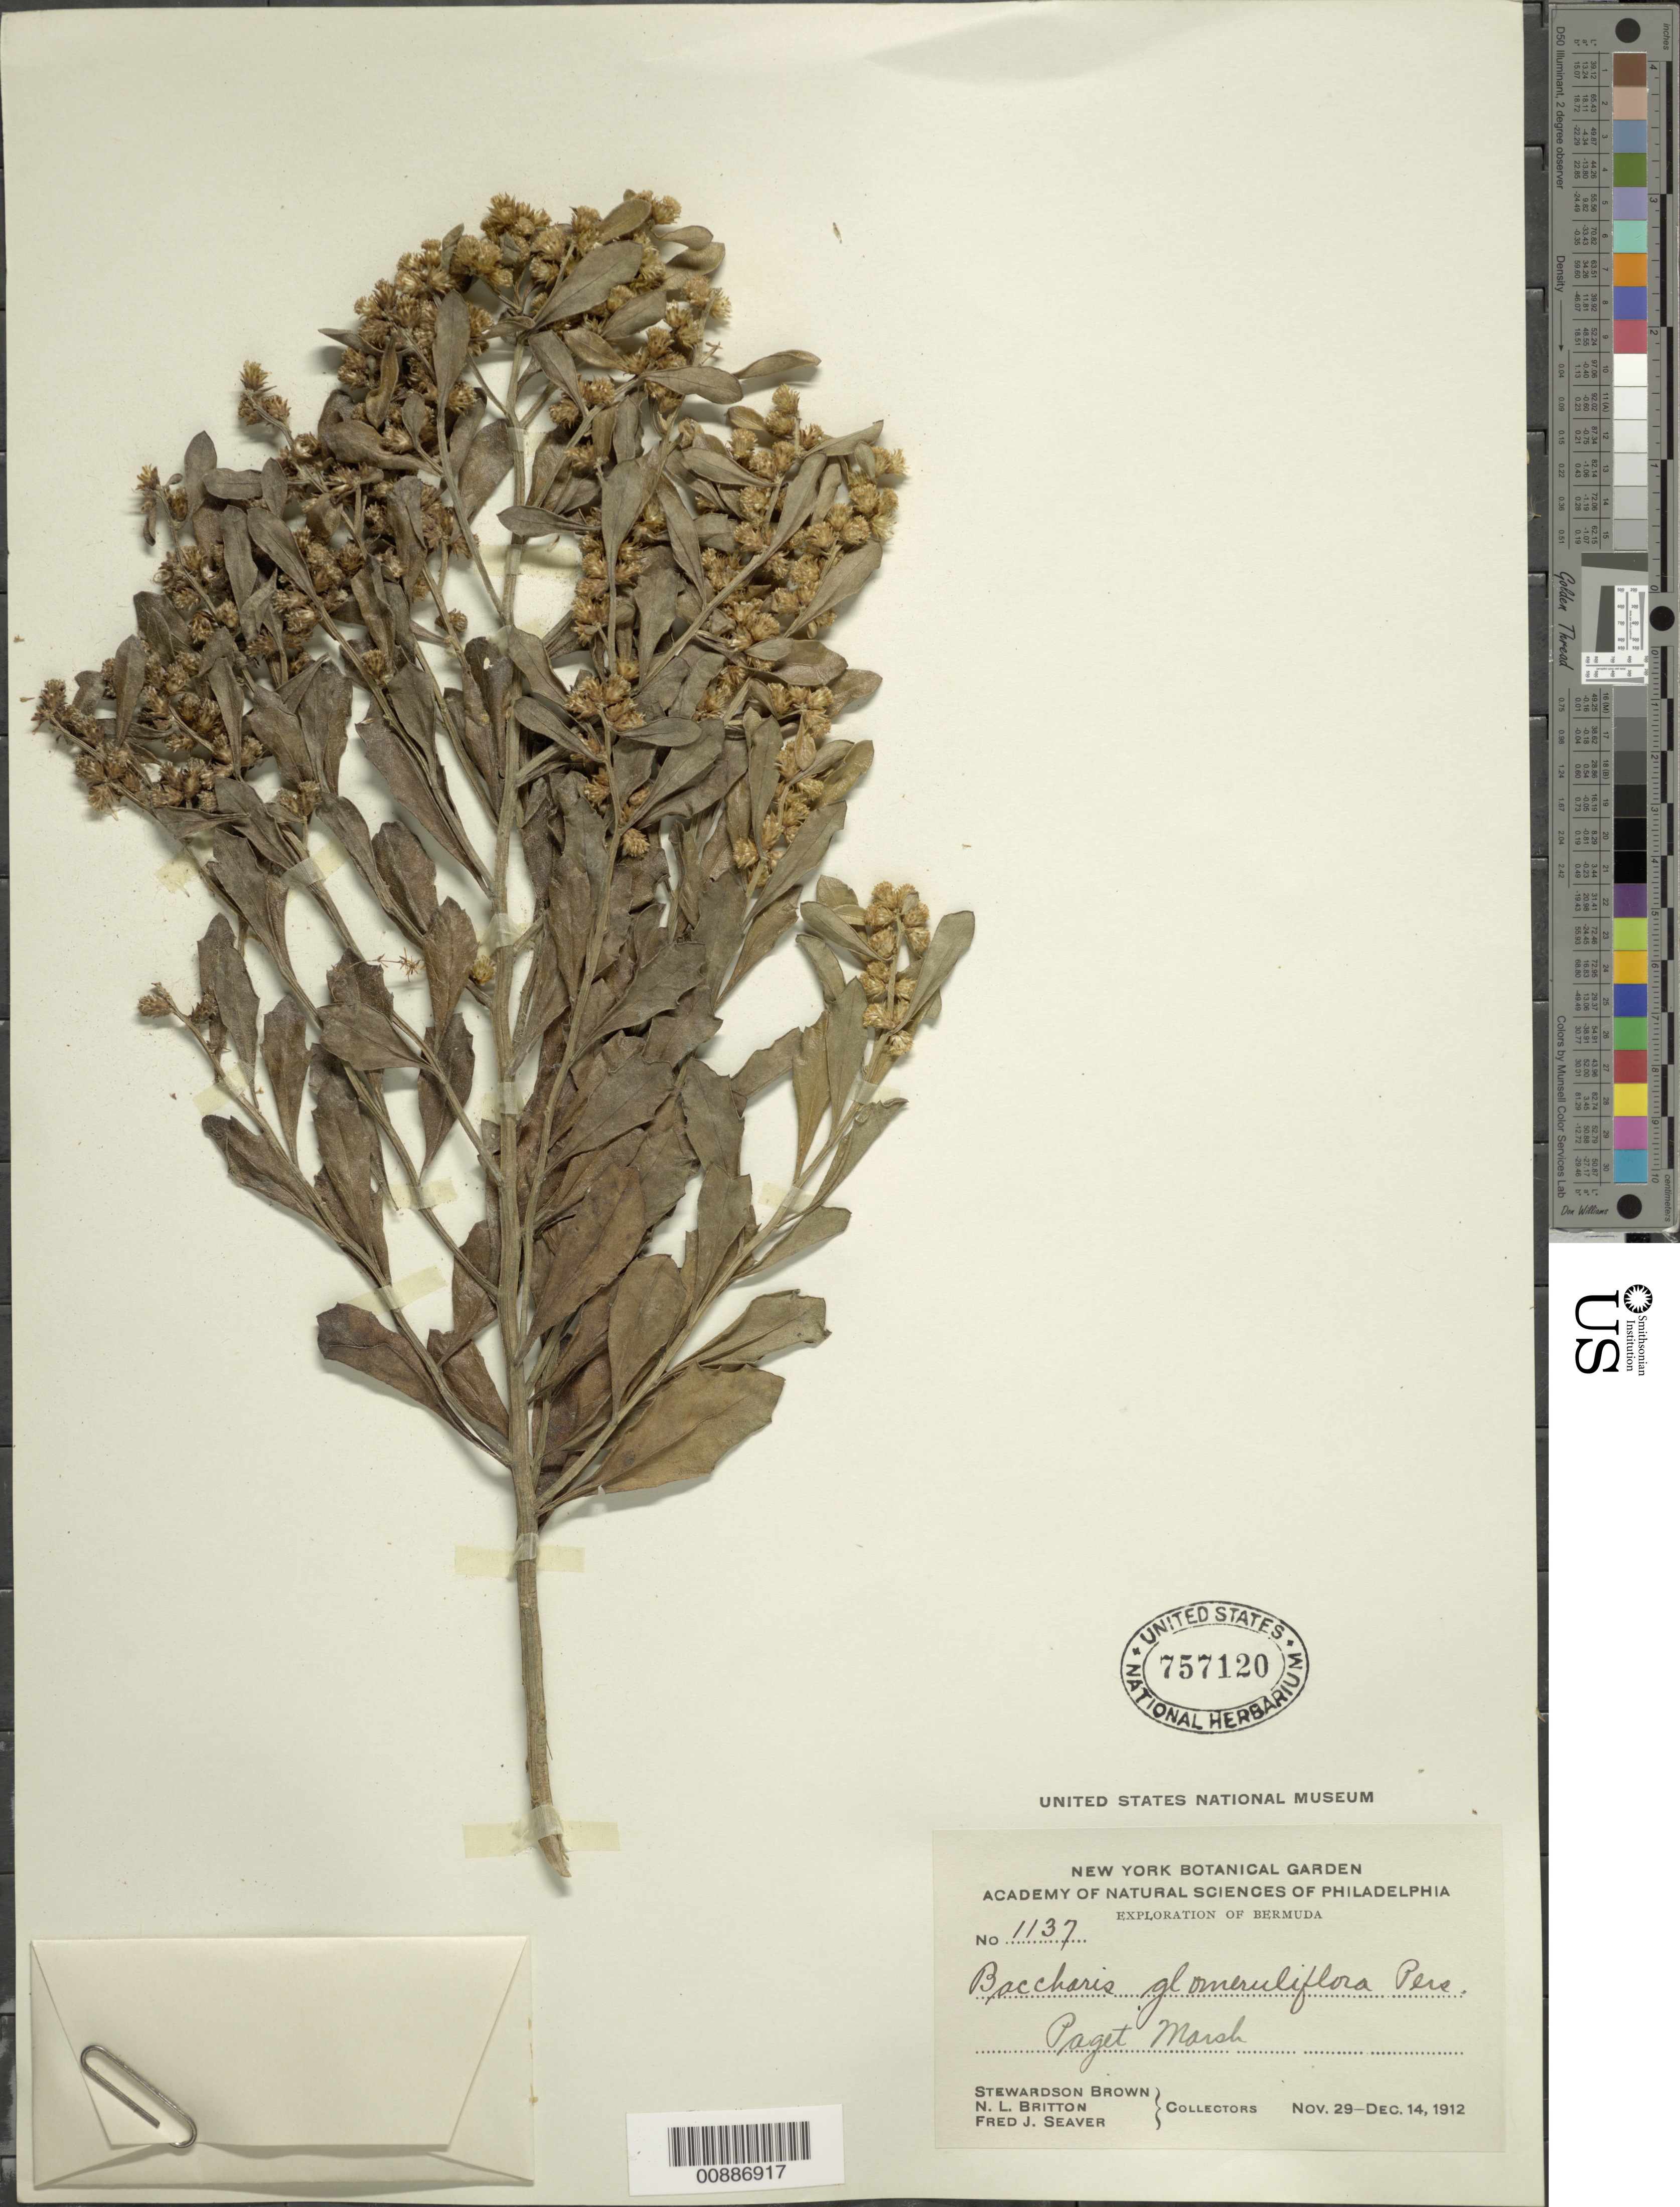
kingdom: Plantae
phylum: Tracheophyta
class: Magnoliopsida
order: Asterales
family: Asteraceae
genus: Baccharis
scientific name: Baccharis glomeruliflora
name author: Pers.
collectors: S. Brown, N. Britton & F. Seaver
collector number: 1137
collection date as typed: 29 Nov 1912 to 14 Dec 1912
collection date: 1912-11-29/1912-12-14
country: Bermuda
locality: Paget Marsh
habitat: Marsh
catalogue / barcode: US 757120